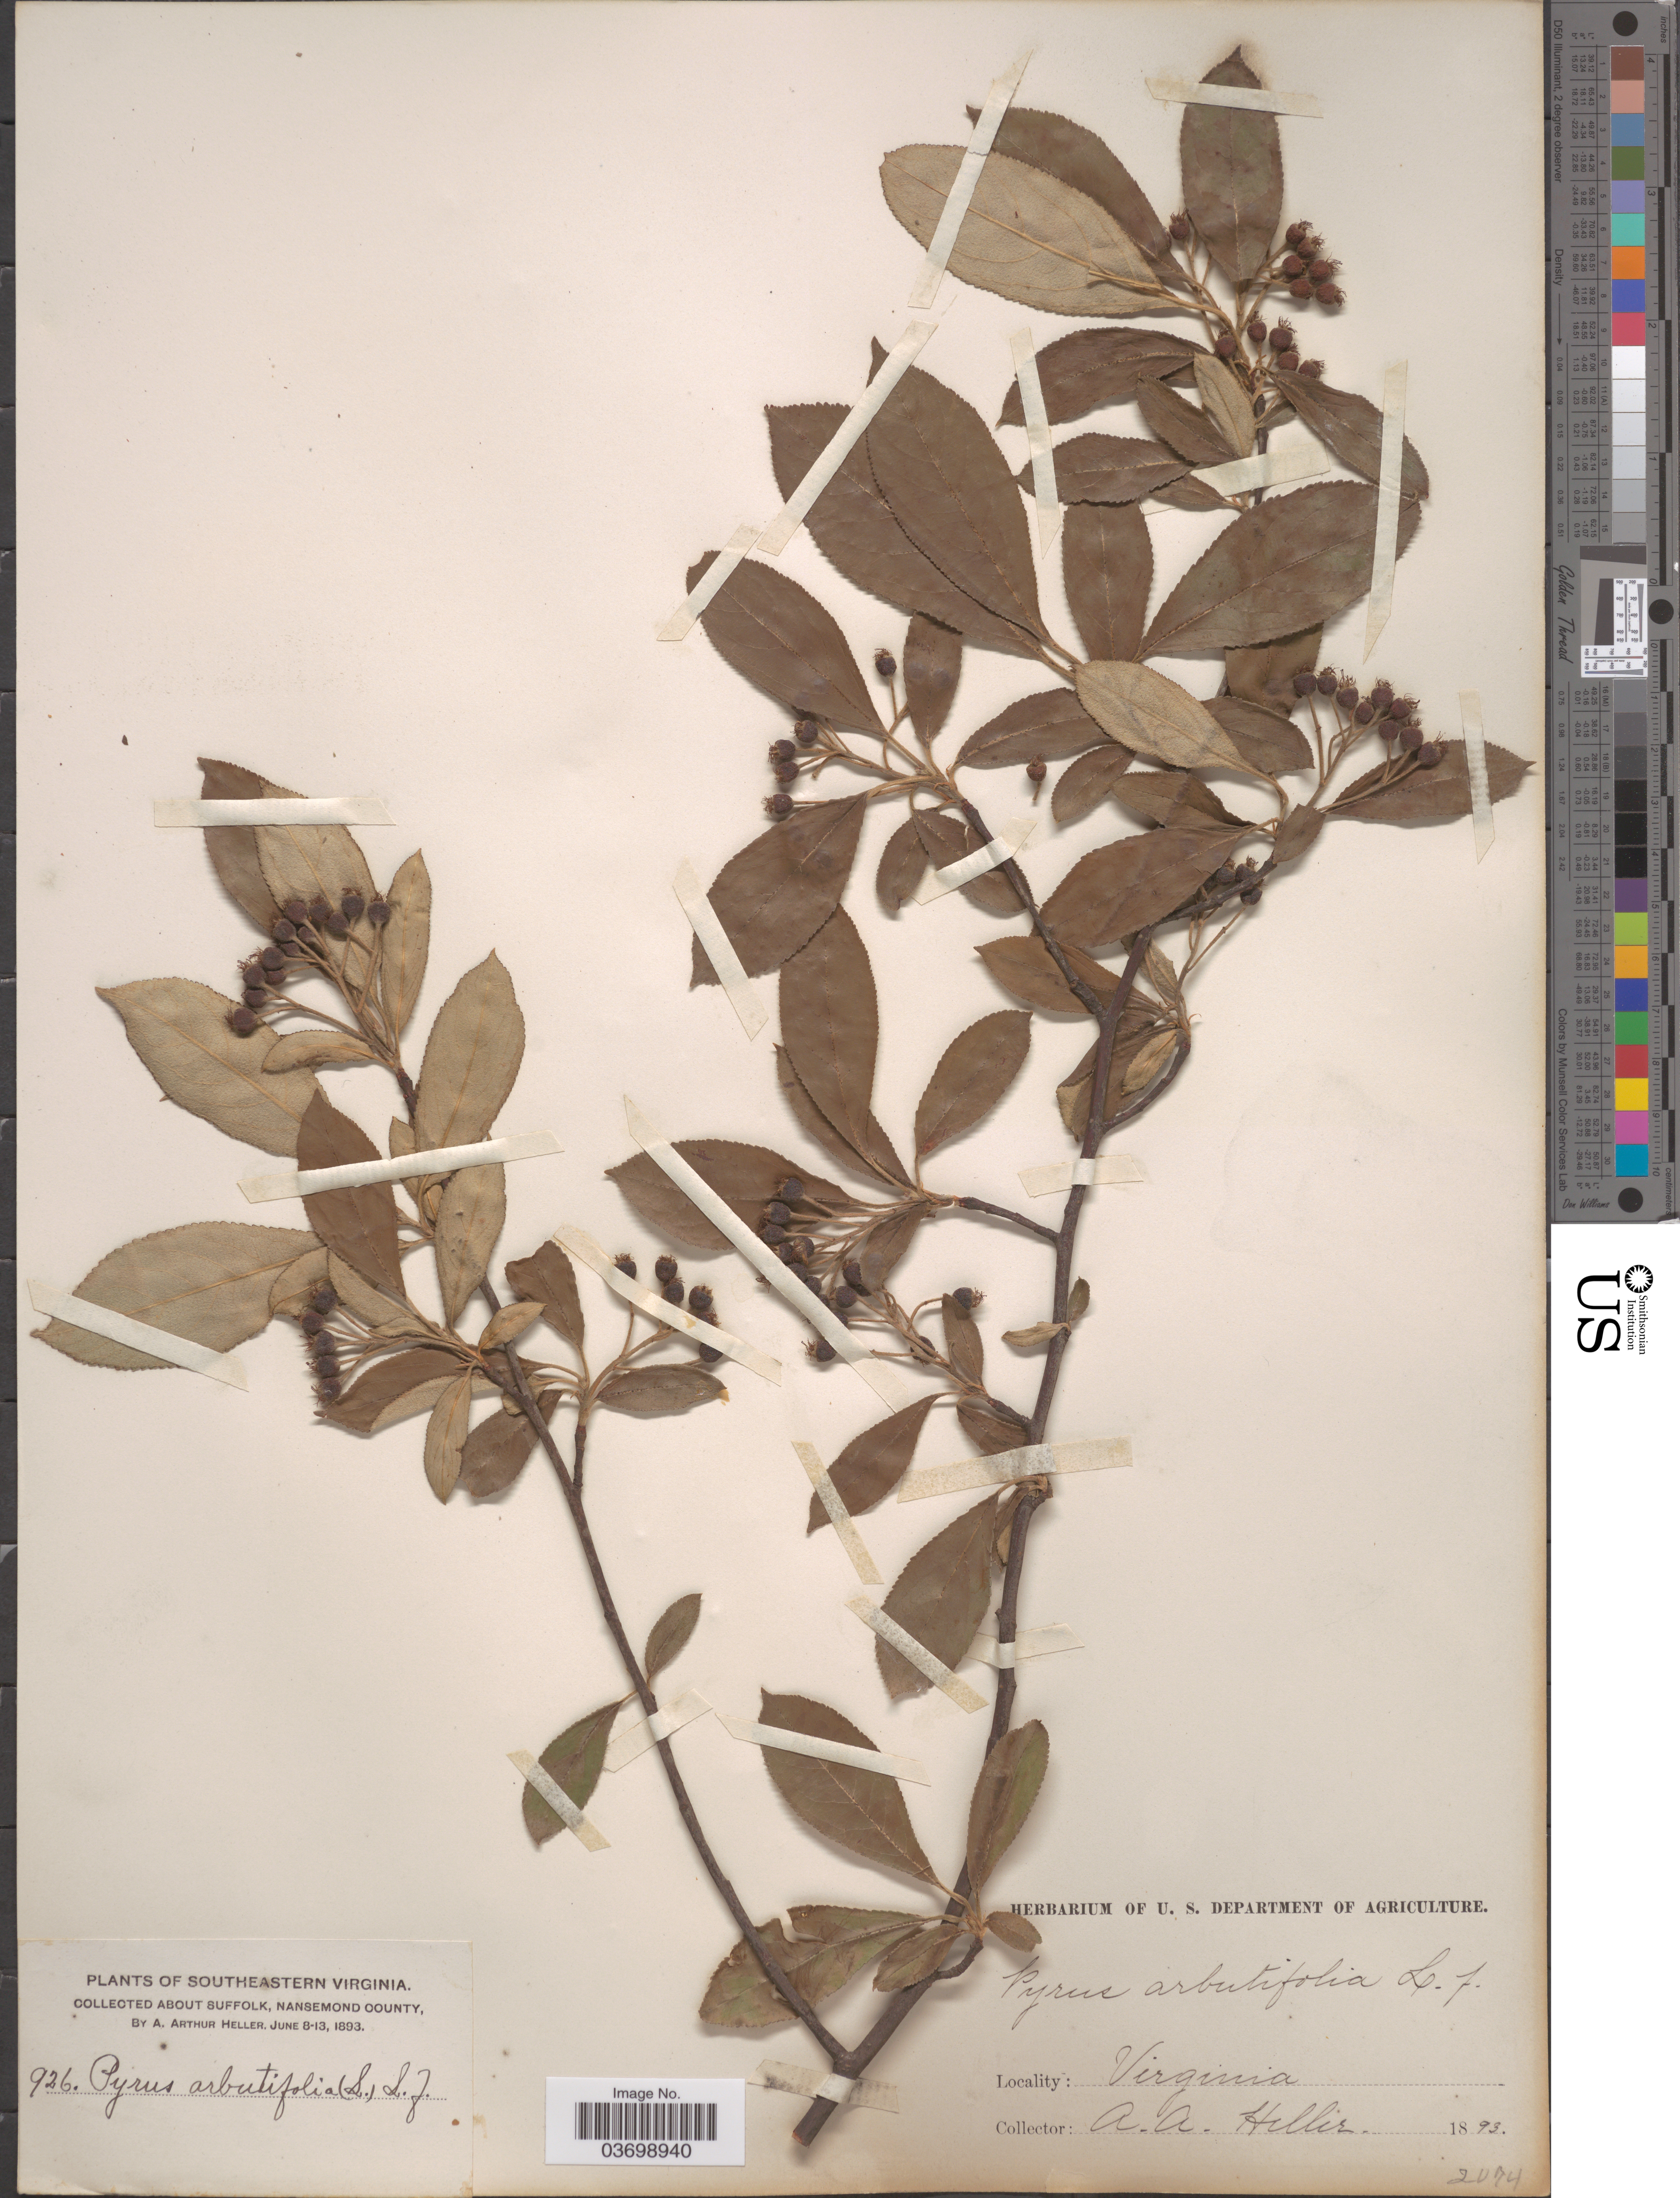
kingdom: Plantae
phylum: Tracheophyta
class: Magnoliopsida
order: Rosales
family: Rosaceae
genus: Aronia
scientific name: Aronia arbutifolia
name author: (L.) Pers.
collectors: A. A. Heller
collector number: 926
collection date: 1893-06-08/1893-06-13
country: United States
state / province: Virginia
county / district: City of Suffolk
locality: Southeastern Virginia. About Suffolk, Nansemond County.